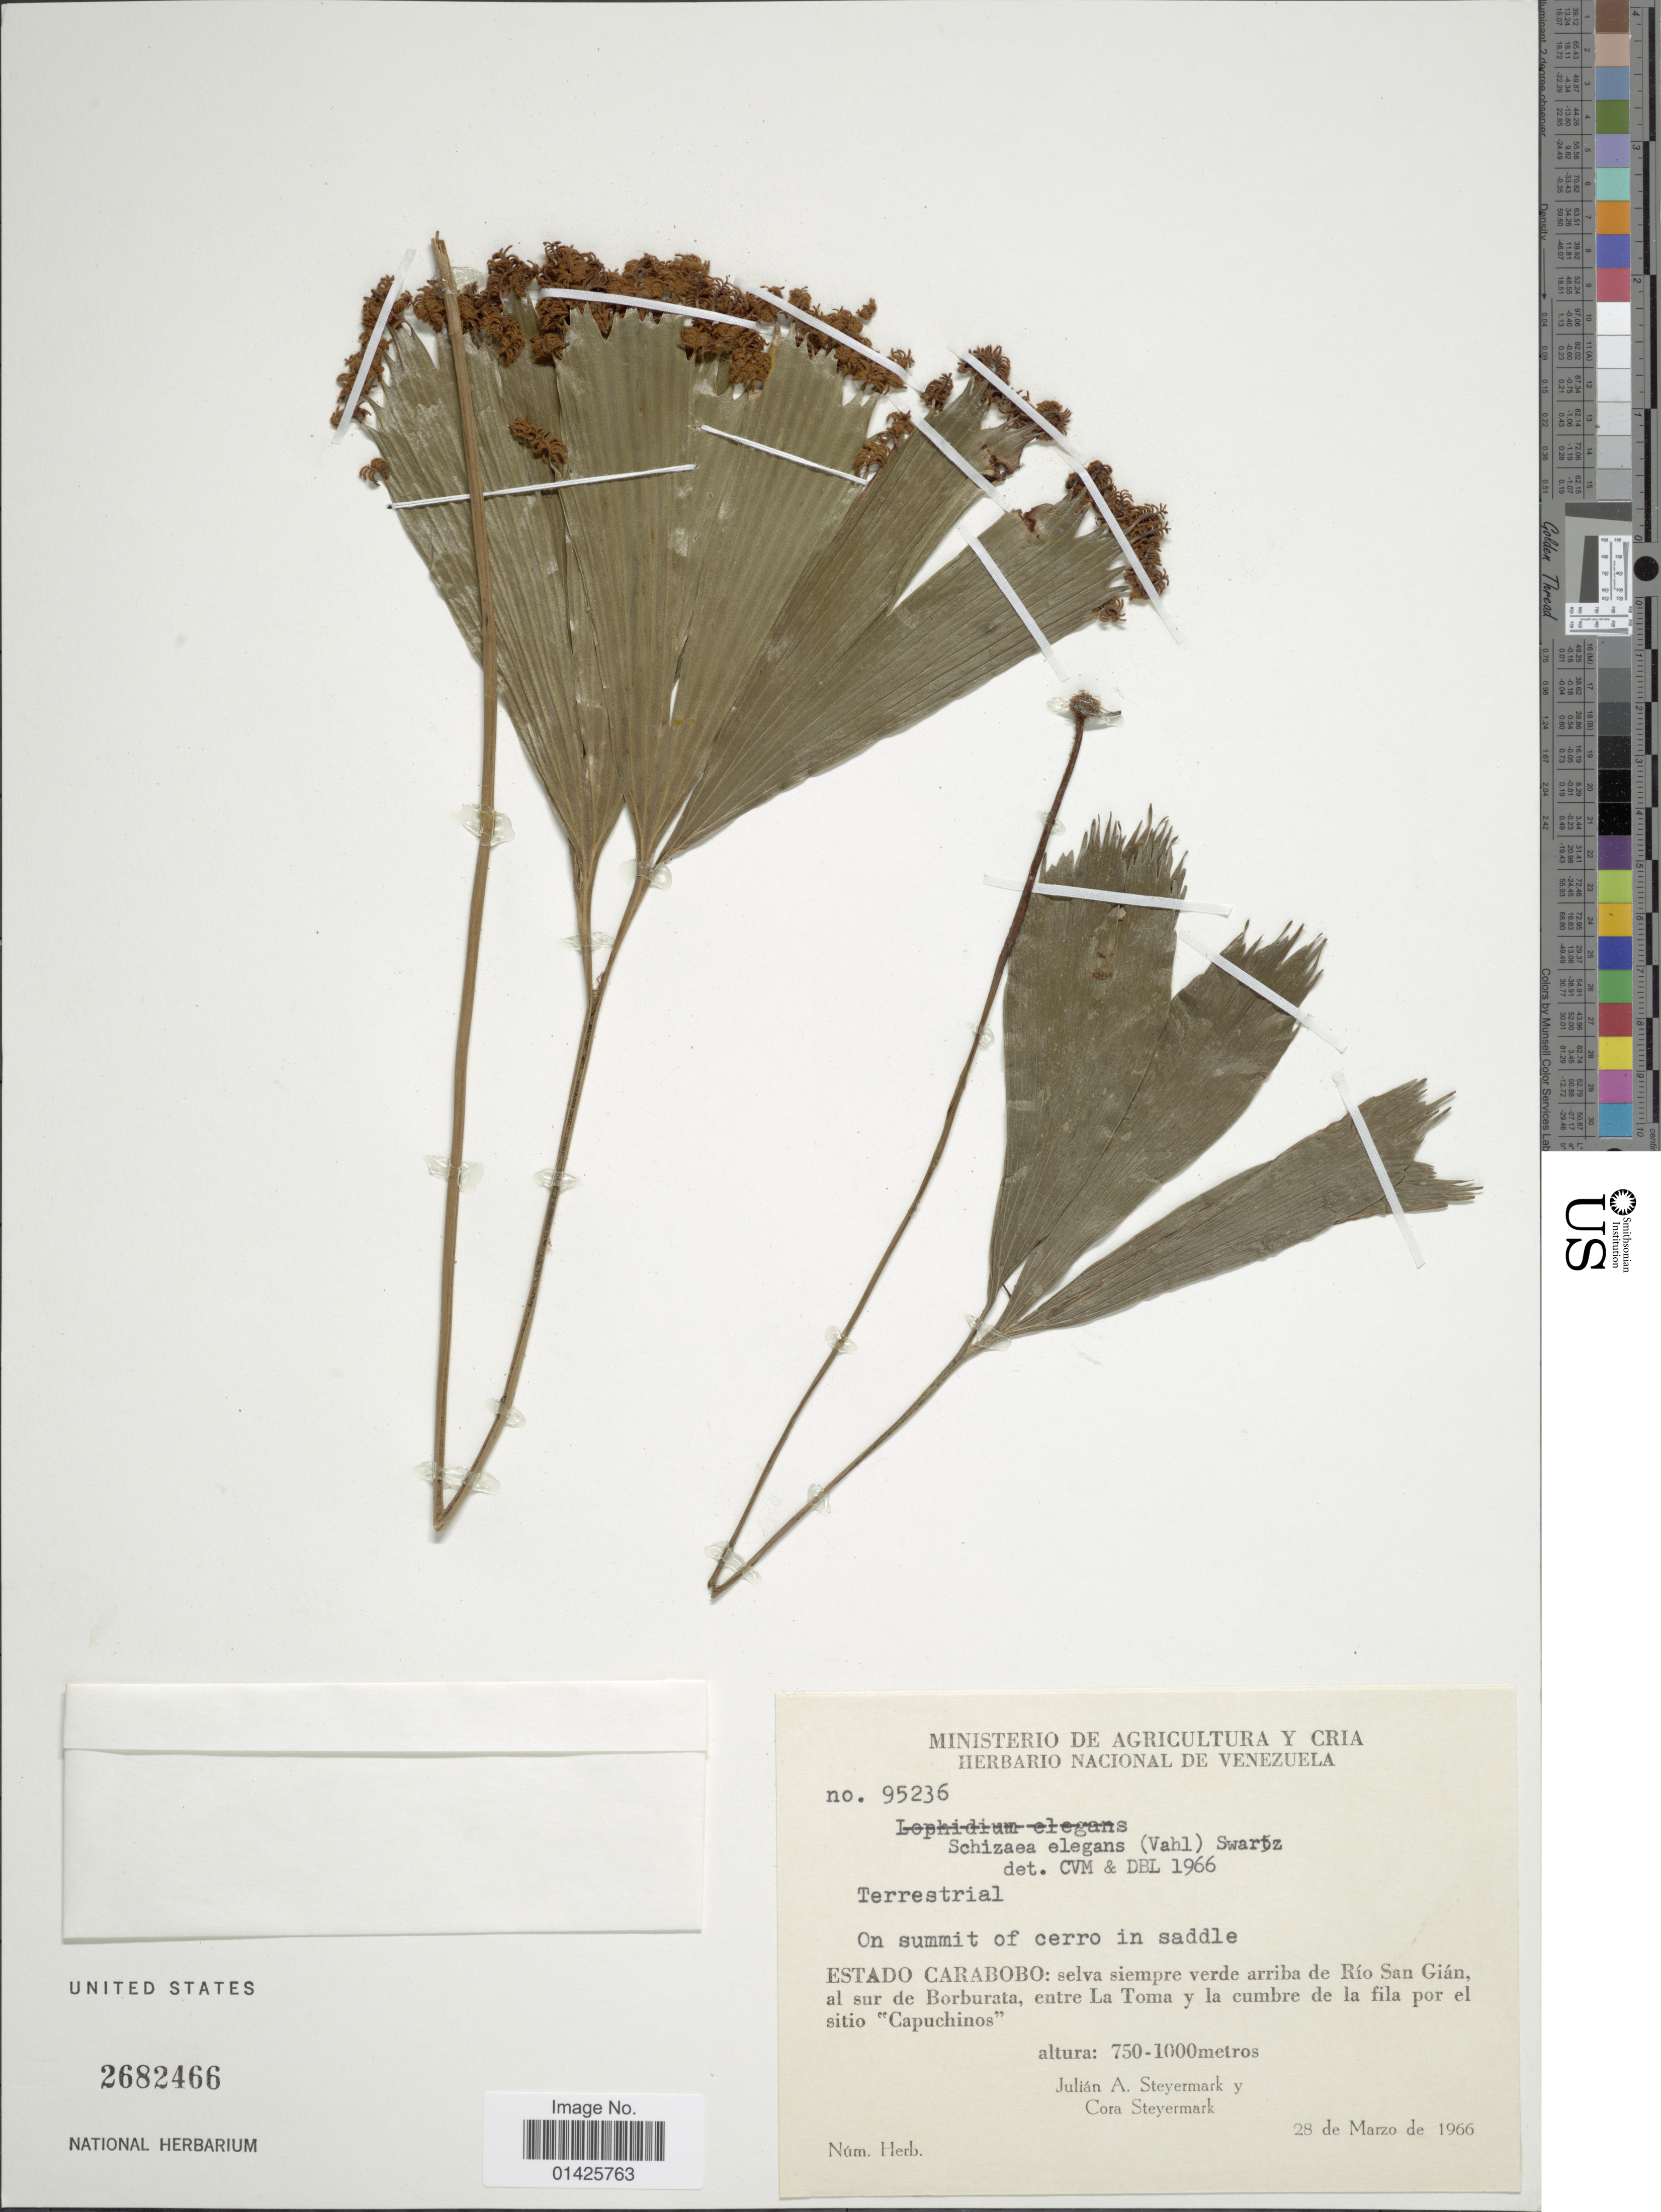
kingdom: Plantae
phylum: Tracheophyta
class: Polypodiopsida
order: Schizaeales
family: Schizaeaceae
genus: Schizaea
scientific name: Schizaea elegans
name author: (Vahl) Sw.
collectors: J. Steyermark & C. Steyermark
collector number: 95236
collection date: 1966-03-28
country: Venezuela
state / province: Carabobo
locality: Selva siempre verde arriba de Río San Gián, al sure de Borburata, entre La Toma y la cumbre de la file por el sitio "Capuchinos"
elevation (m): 750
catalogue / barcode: US 2682466